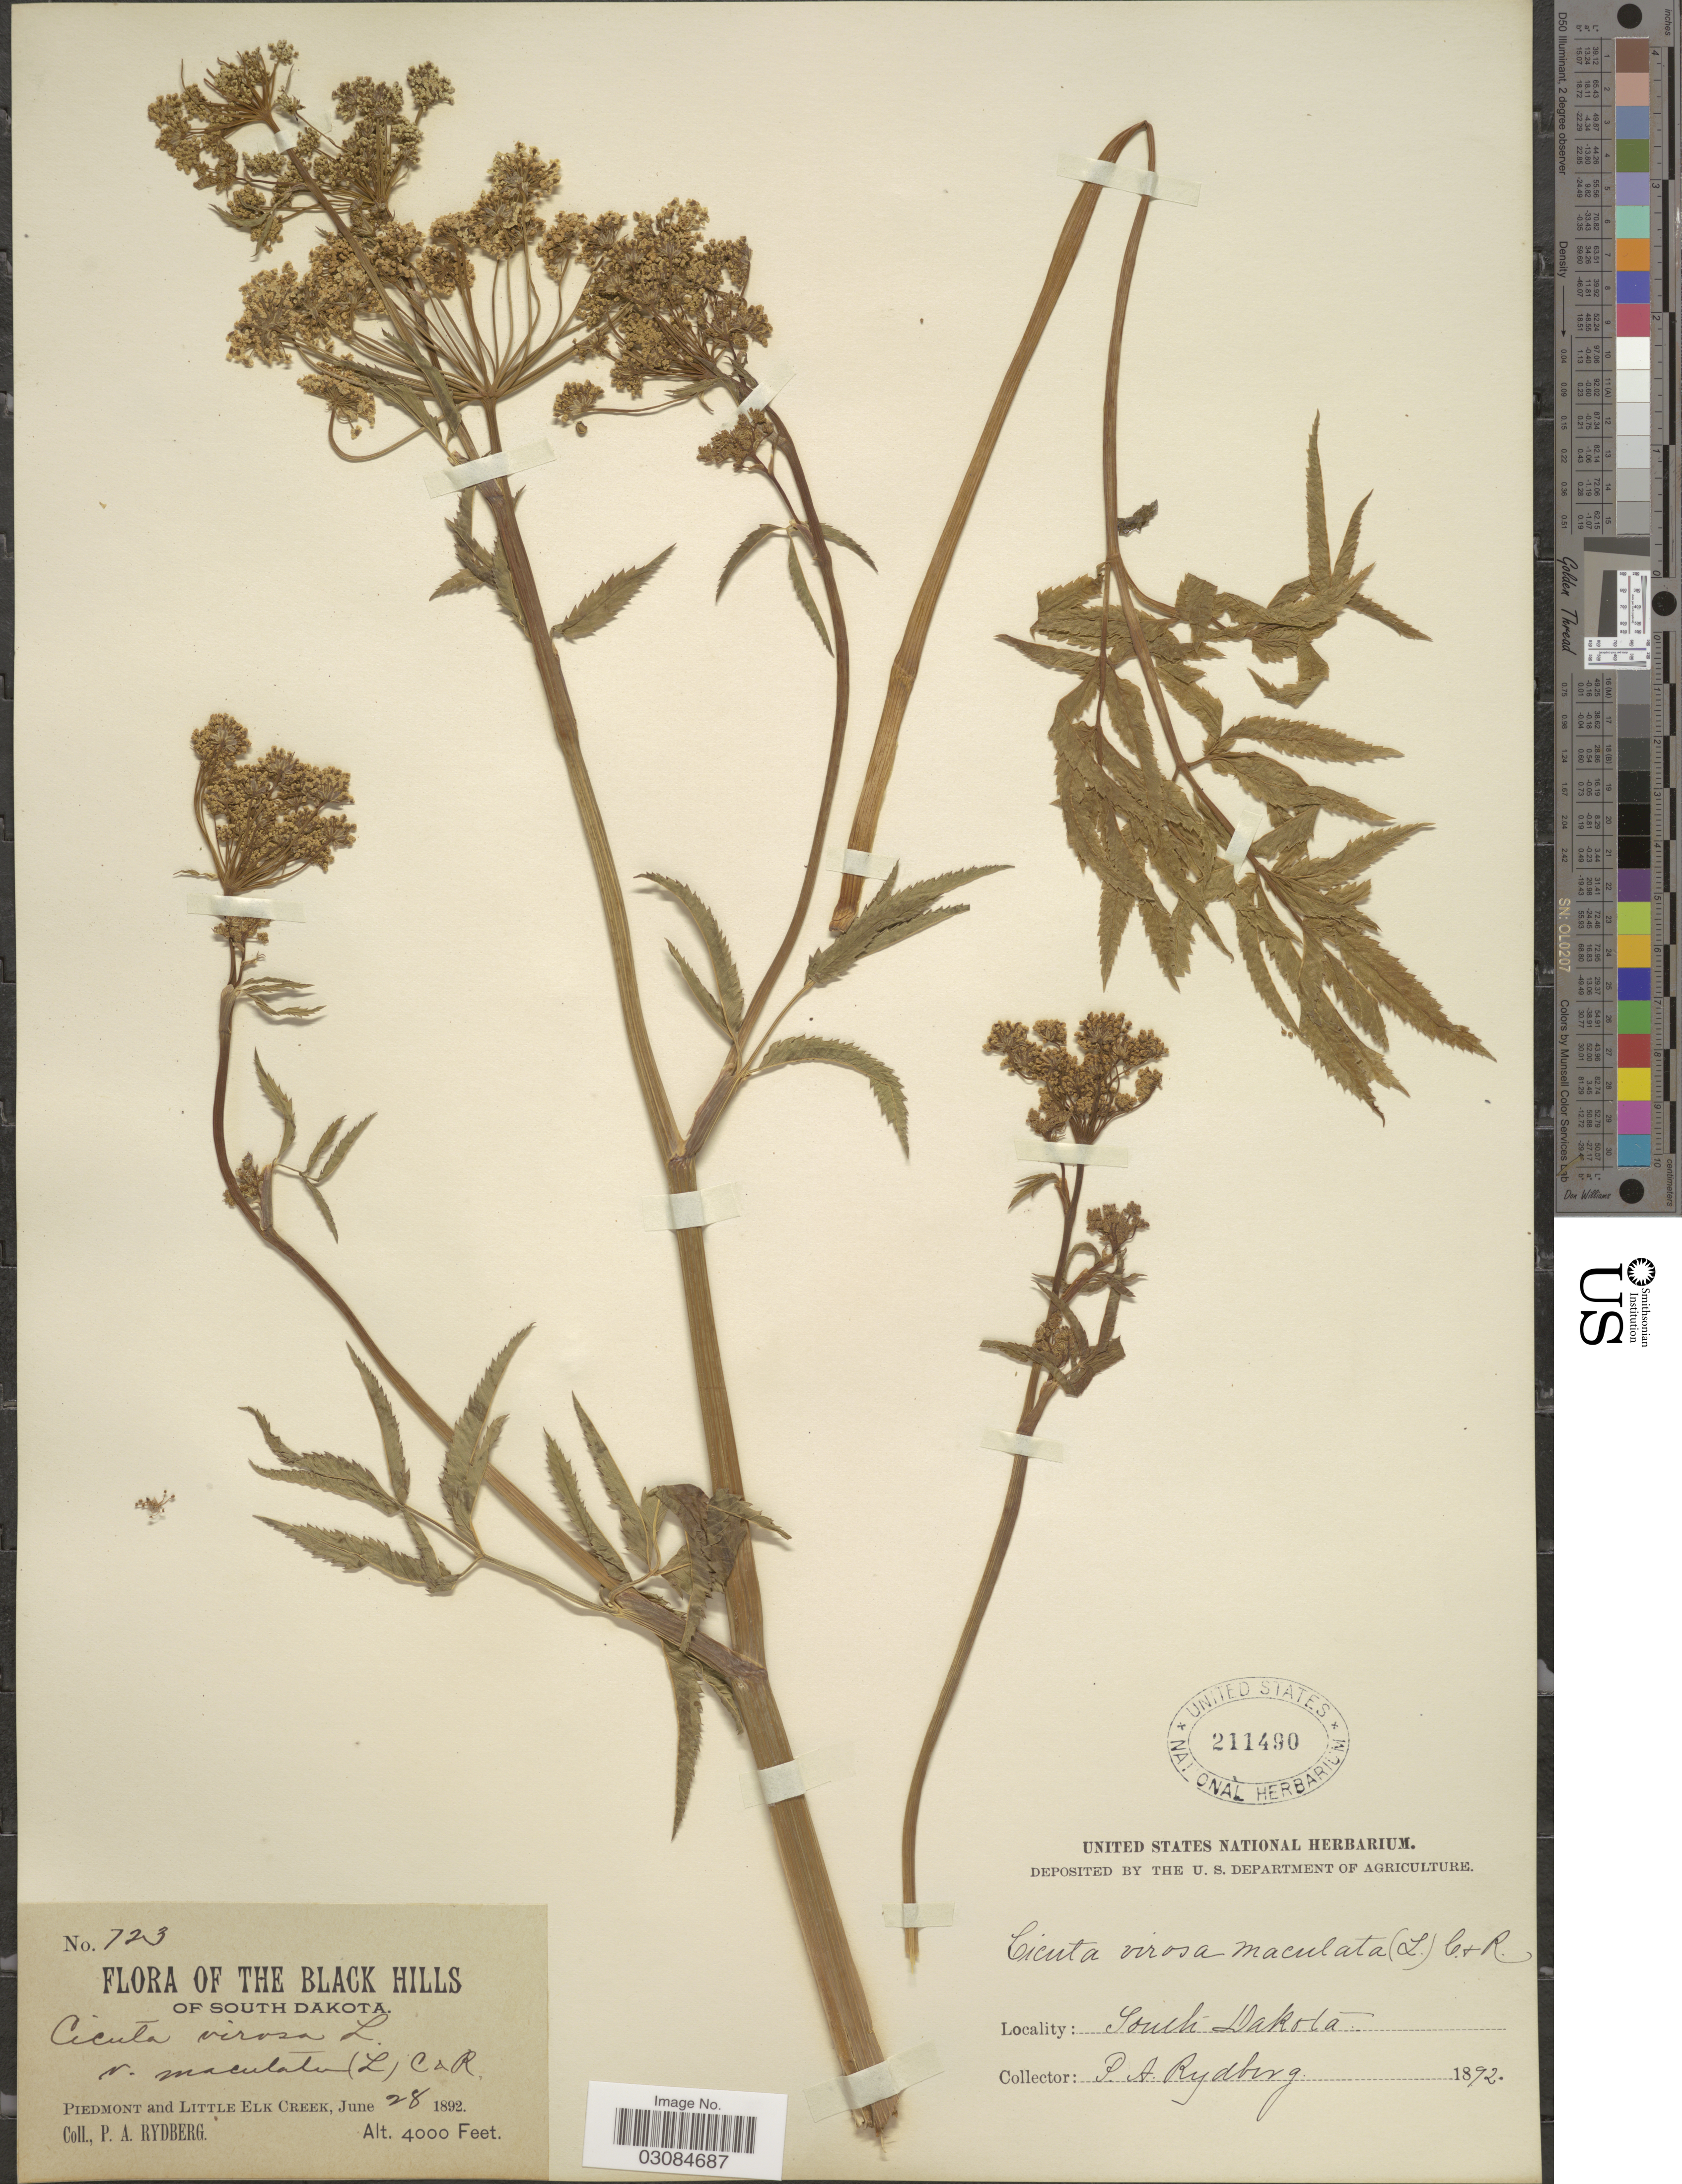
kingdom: Plantae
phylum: Tracheophyta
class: Magnoliopsida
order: Apiales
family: Apiaceae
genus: Cicuta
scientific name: Cicuta occidentalis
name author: Greene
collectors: P. A. Rydberg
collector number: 723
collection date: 1892-06-28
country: United States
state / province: South Dakota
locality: The Black Hills of South Dakota. Piedmont and Little Elk Creek.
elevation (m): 1219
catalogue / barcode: US 211490